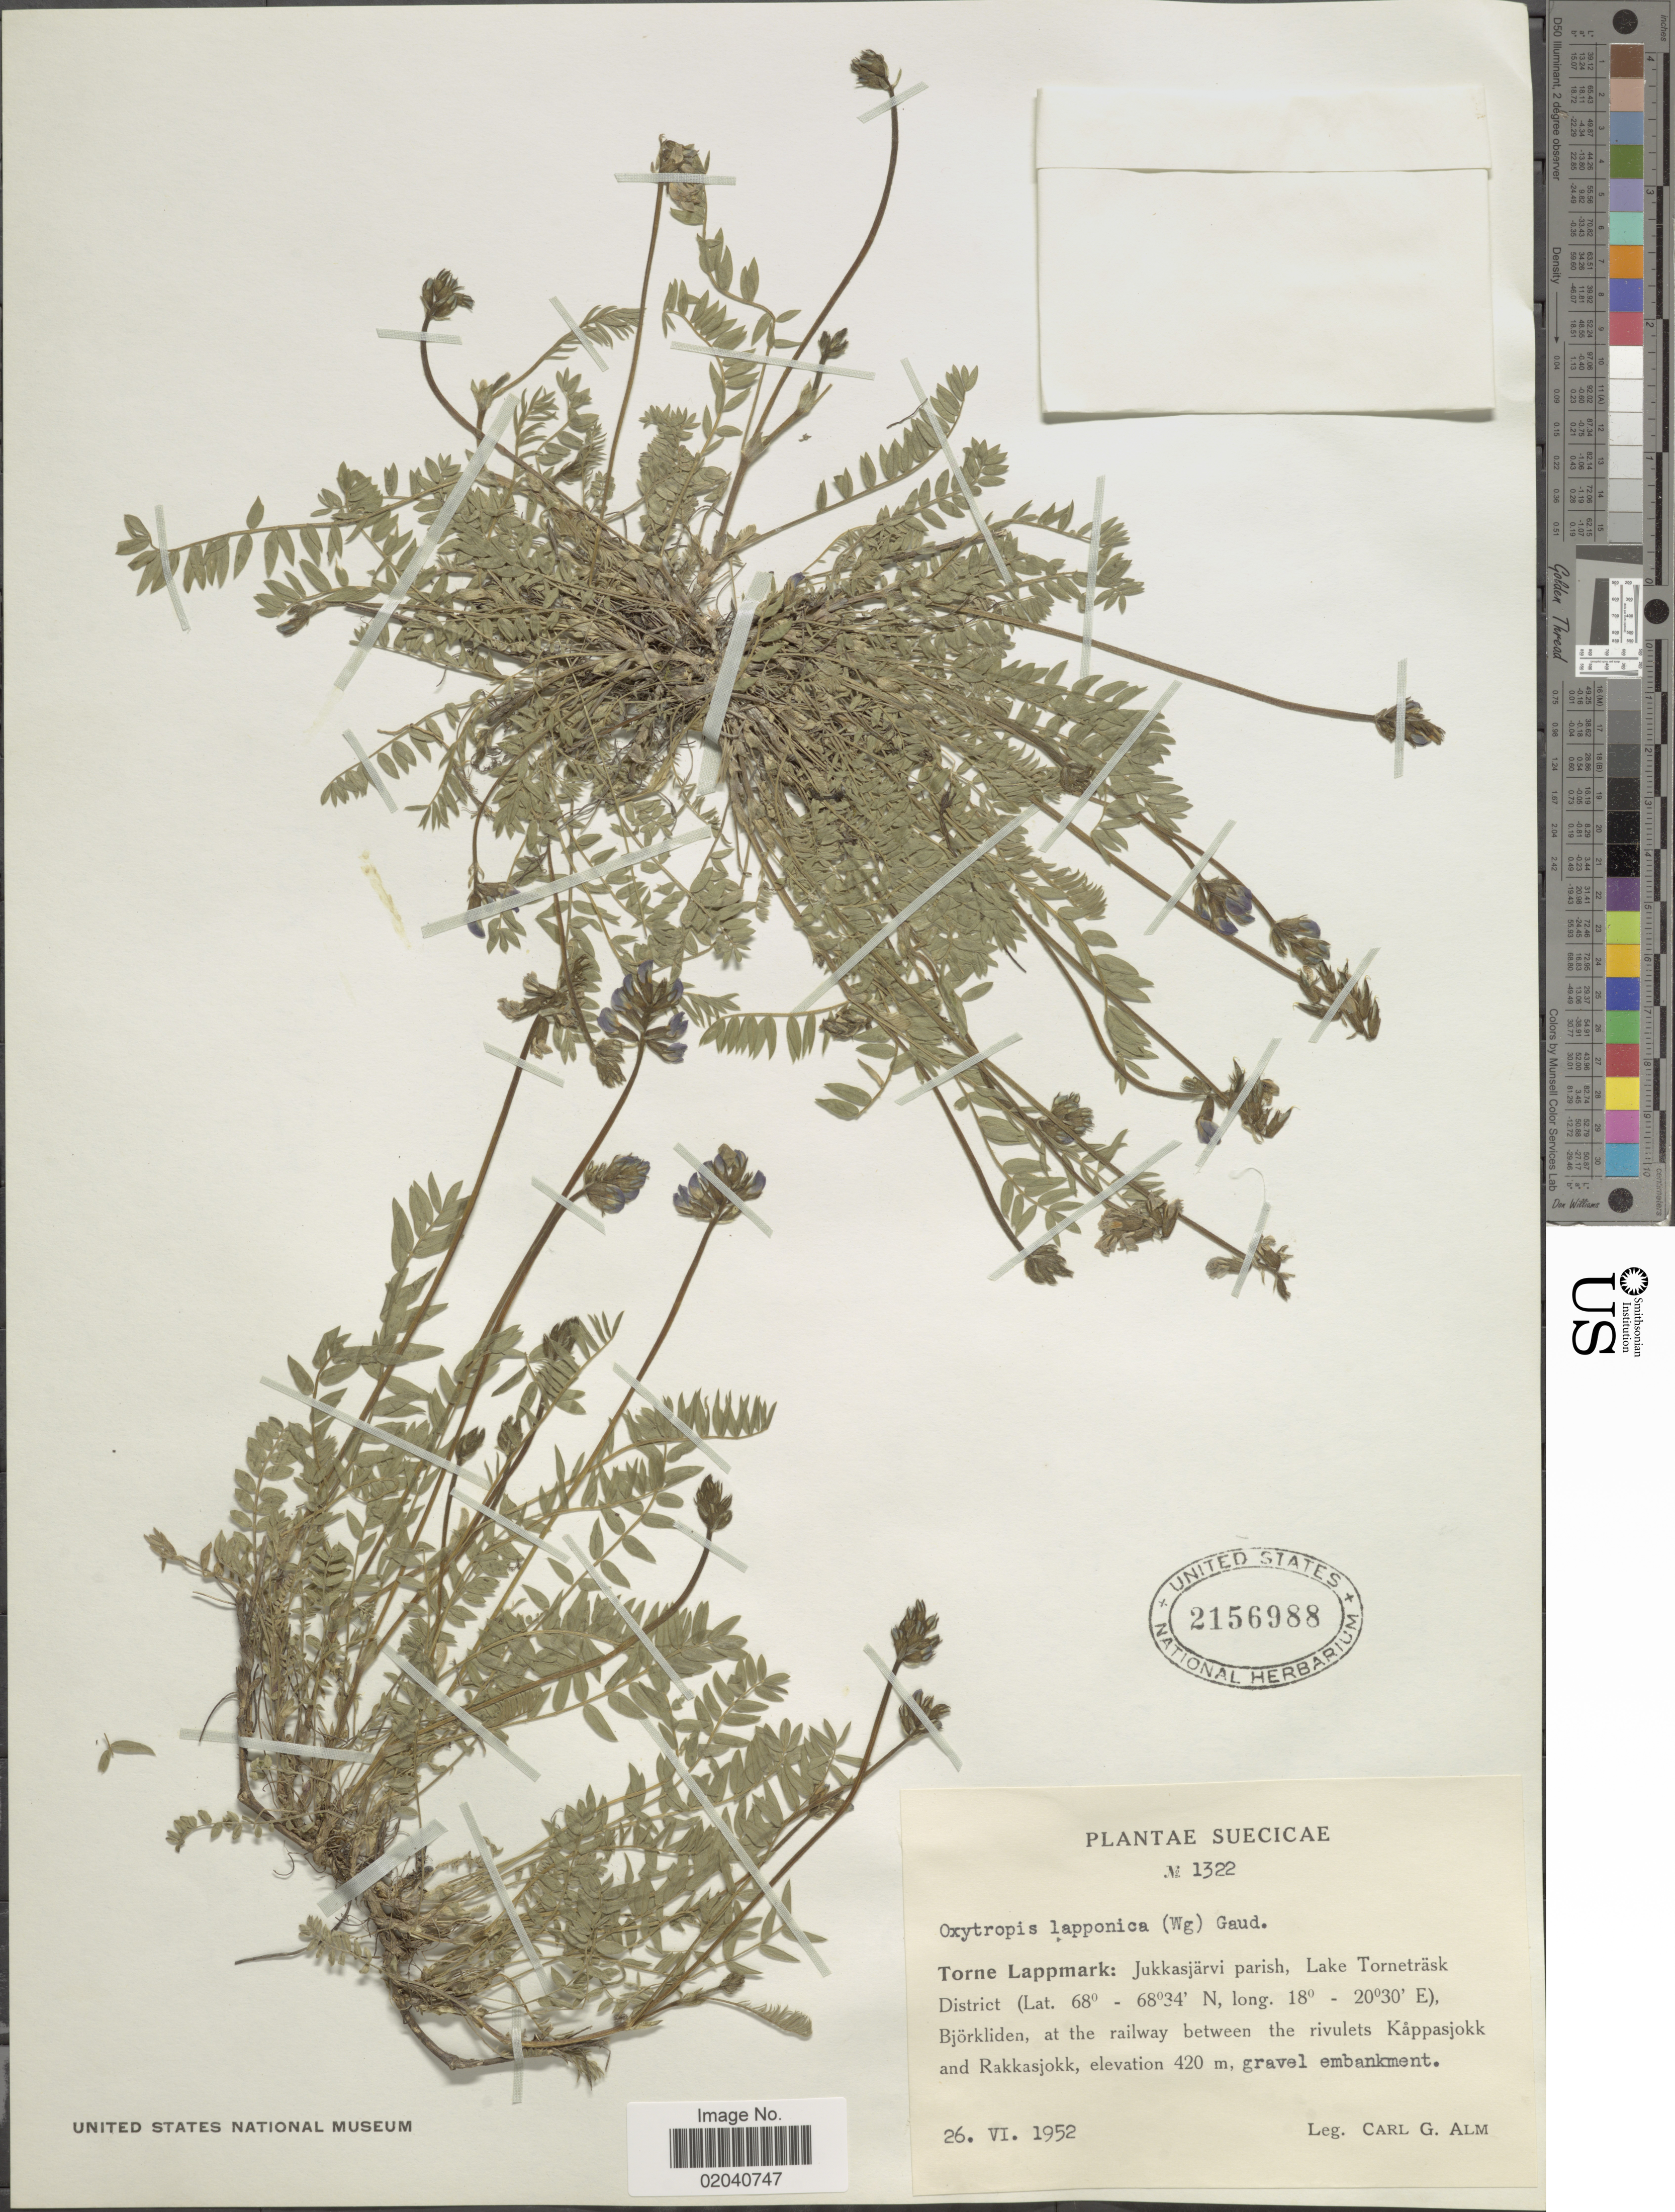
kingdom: Plantae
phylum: Tracheophyta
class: Magnoliopsida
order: Fabales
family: Fabaceae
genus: Oxytropis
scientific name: Oxytropis lapponica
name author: (Wahlenb.) Gay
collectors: C. G. Alm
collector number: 1322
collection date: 1952-06-26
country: Sweden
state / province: Norrbotten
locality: Torne Lappmark: Jukkasjärvi parish, Lake Torneträsk District, Björklidden, at the railway between the rivulets Kåppasjokk and Rakkasjokk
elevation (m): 420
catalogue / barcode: US 2156988